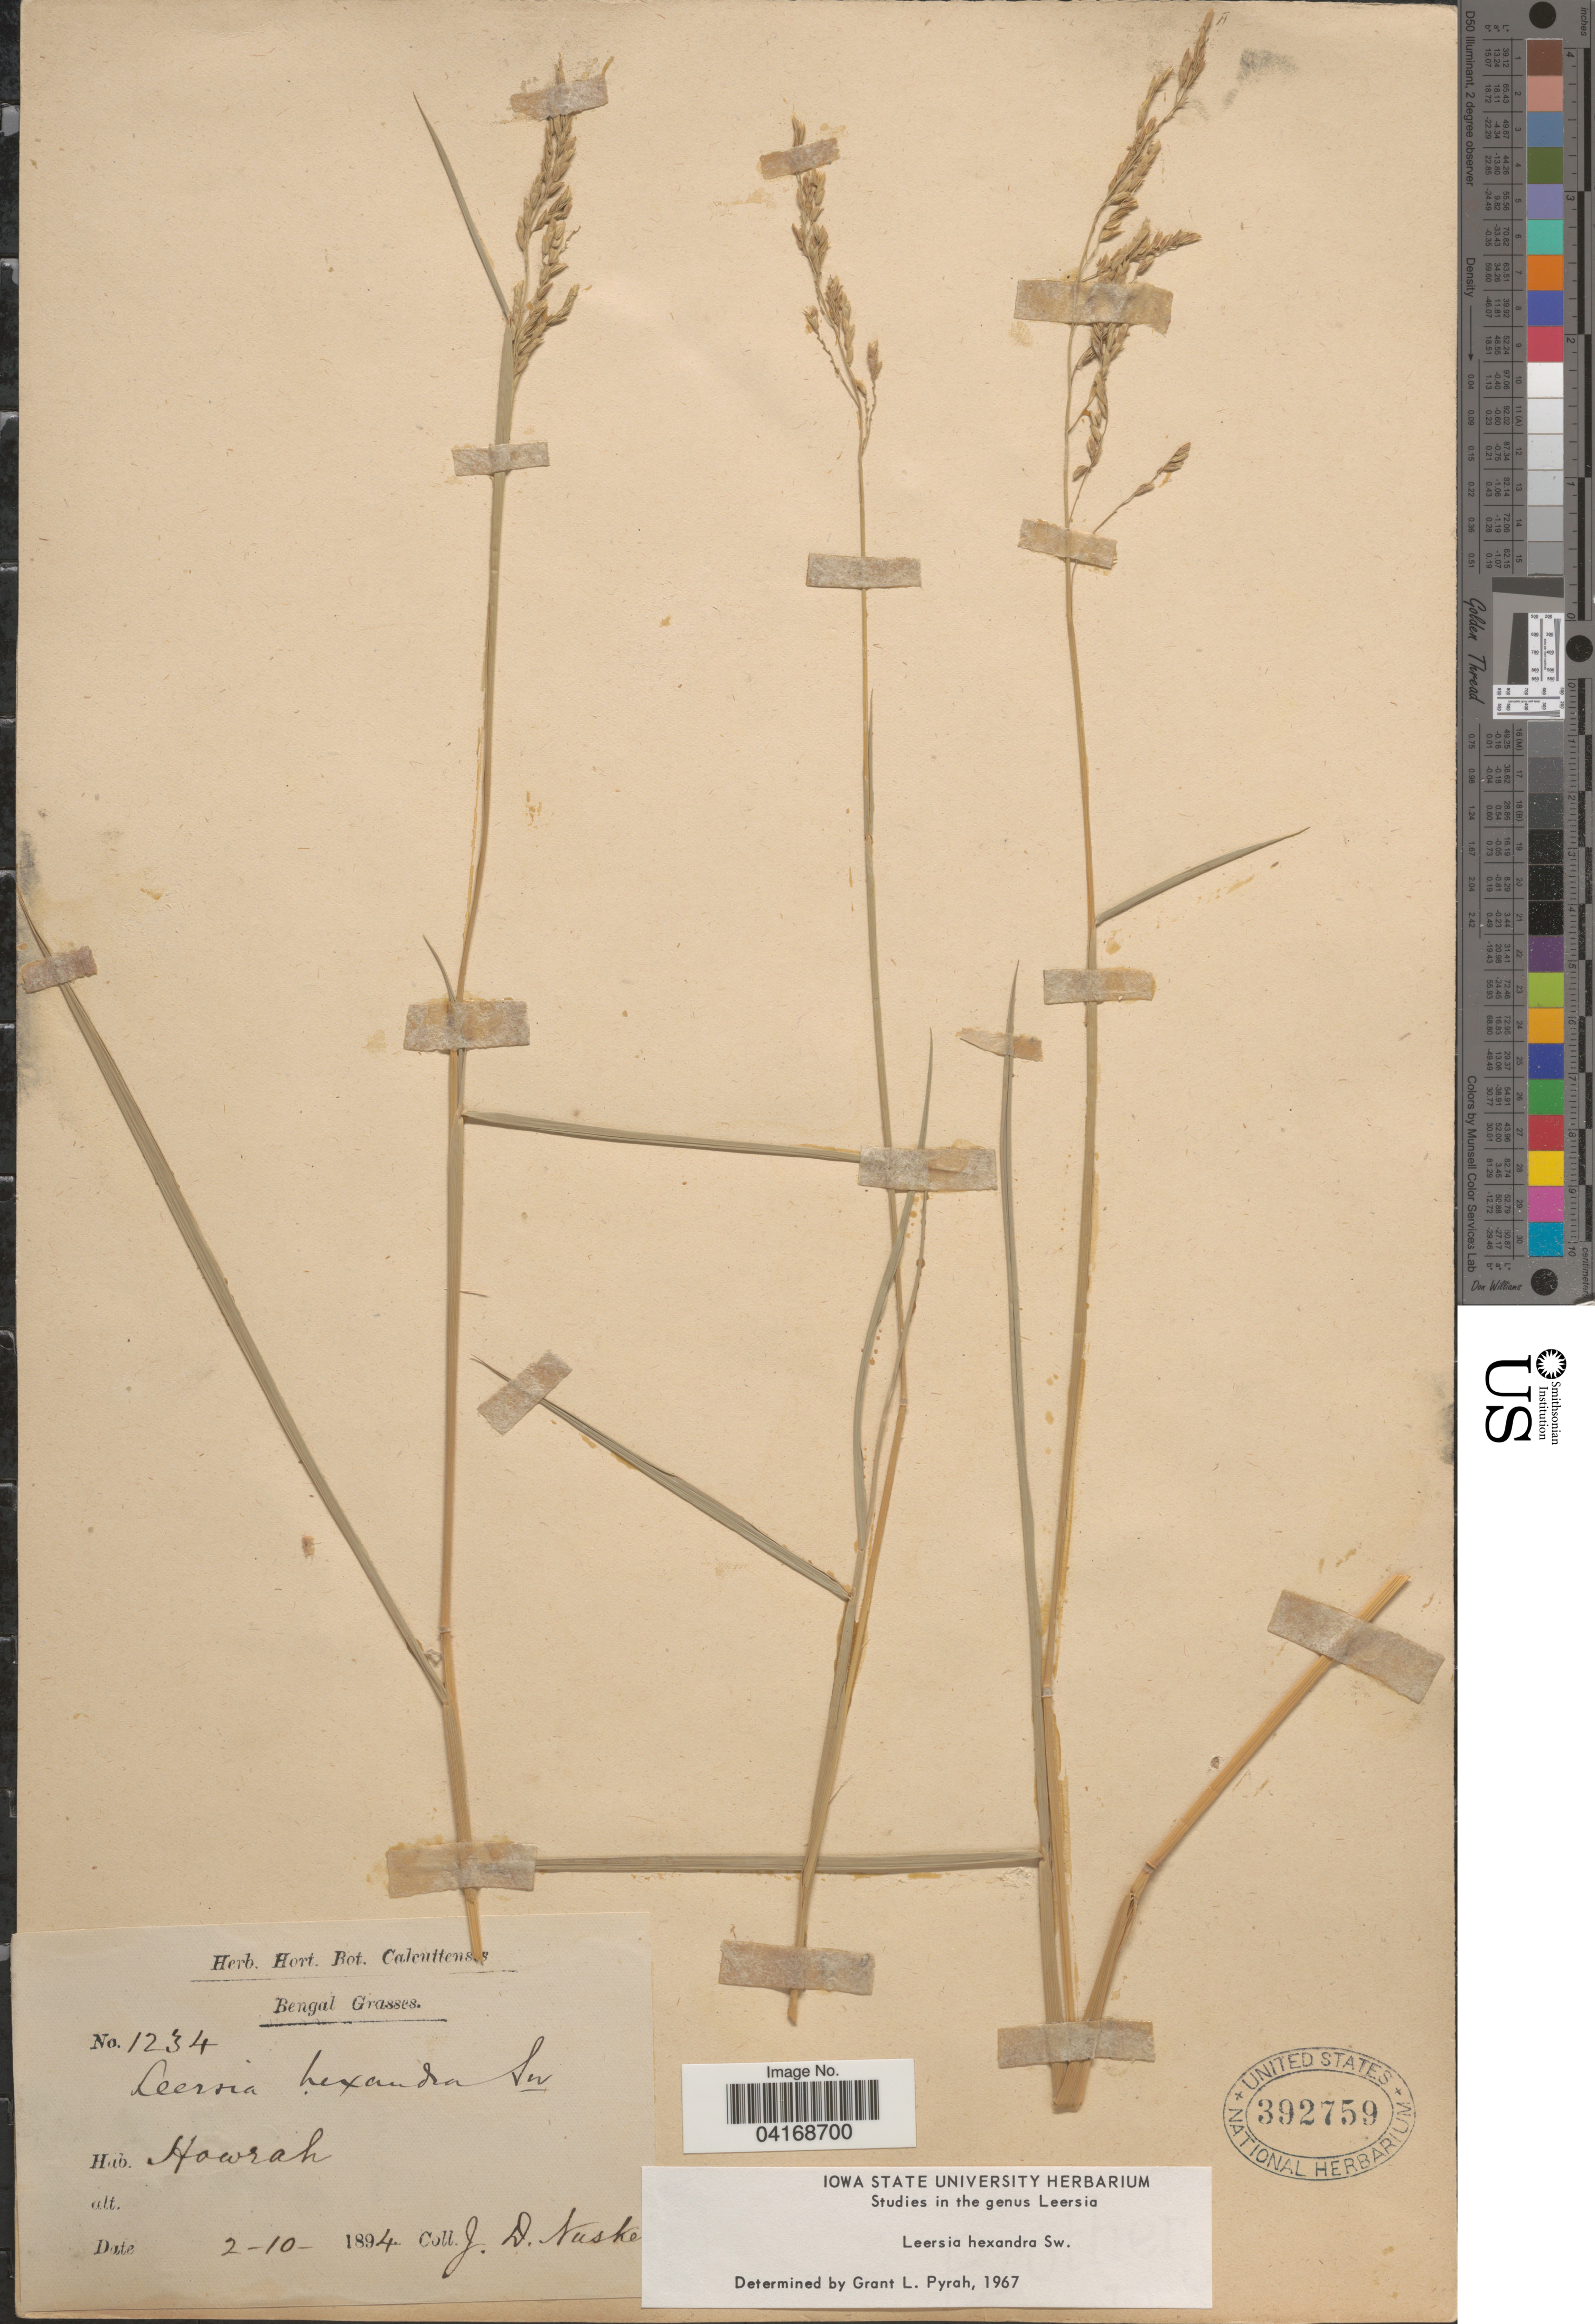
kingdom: Plantae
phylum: Tracheophyta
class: Liliopsida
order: Poales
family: Poaceae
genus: Leersia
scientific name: Leersia hexandra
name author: Sw.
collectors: J. Nusker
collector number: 1234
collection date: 1894-10-02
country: India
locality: Bengal. Howrah.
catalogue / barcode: US 392759